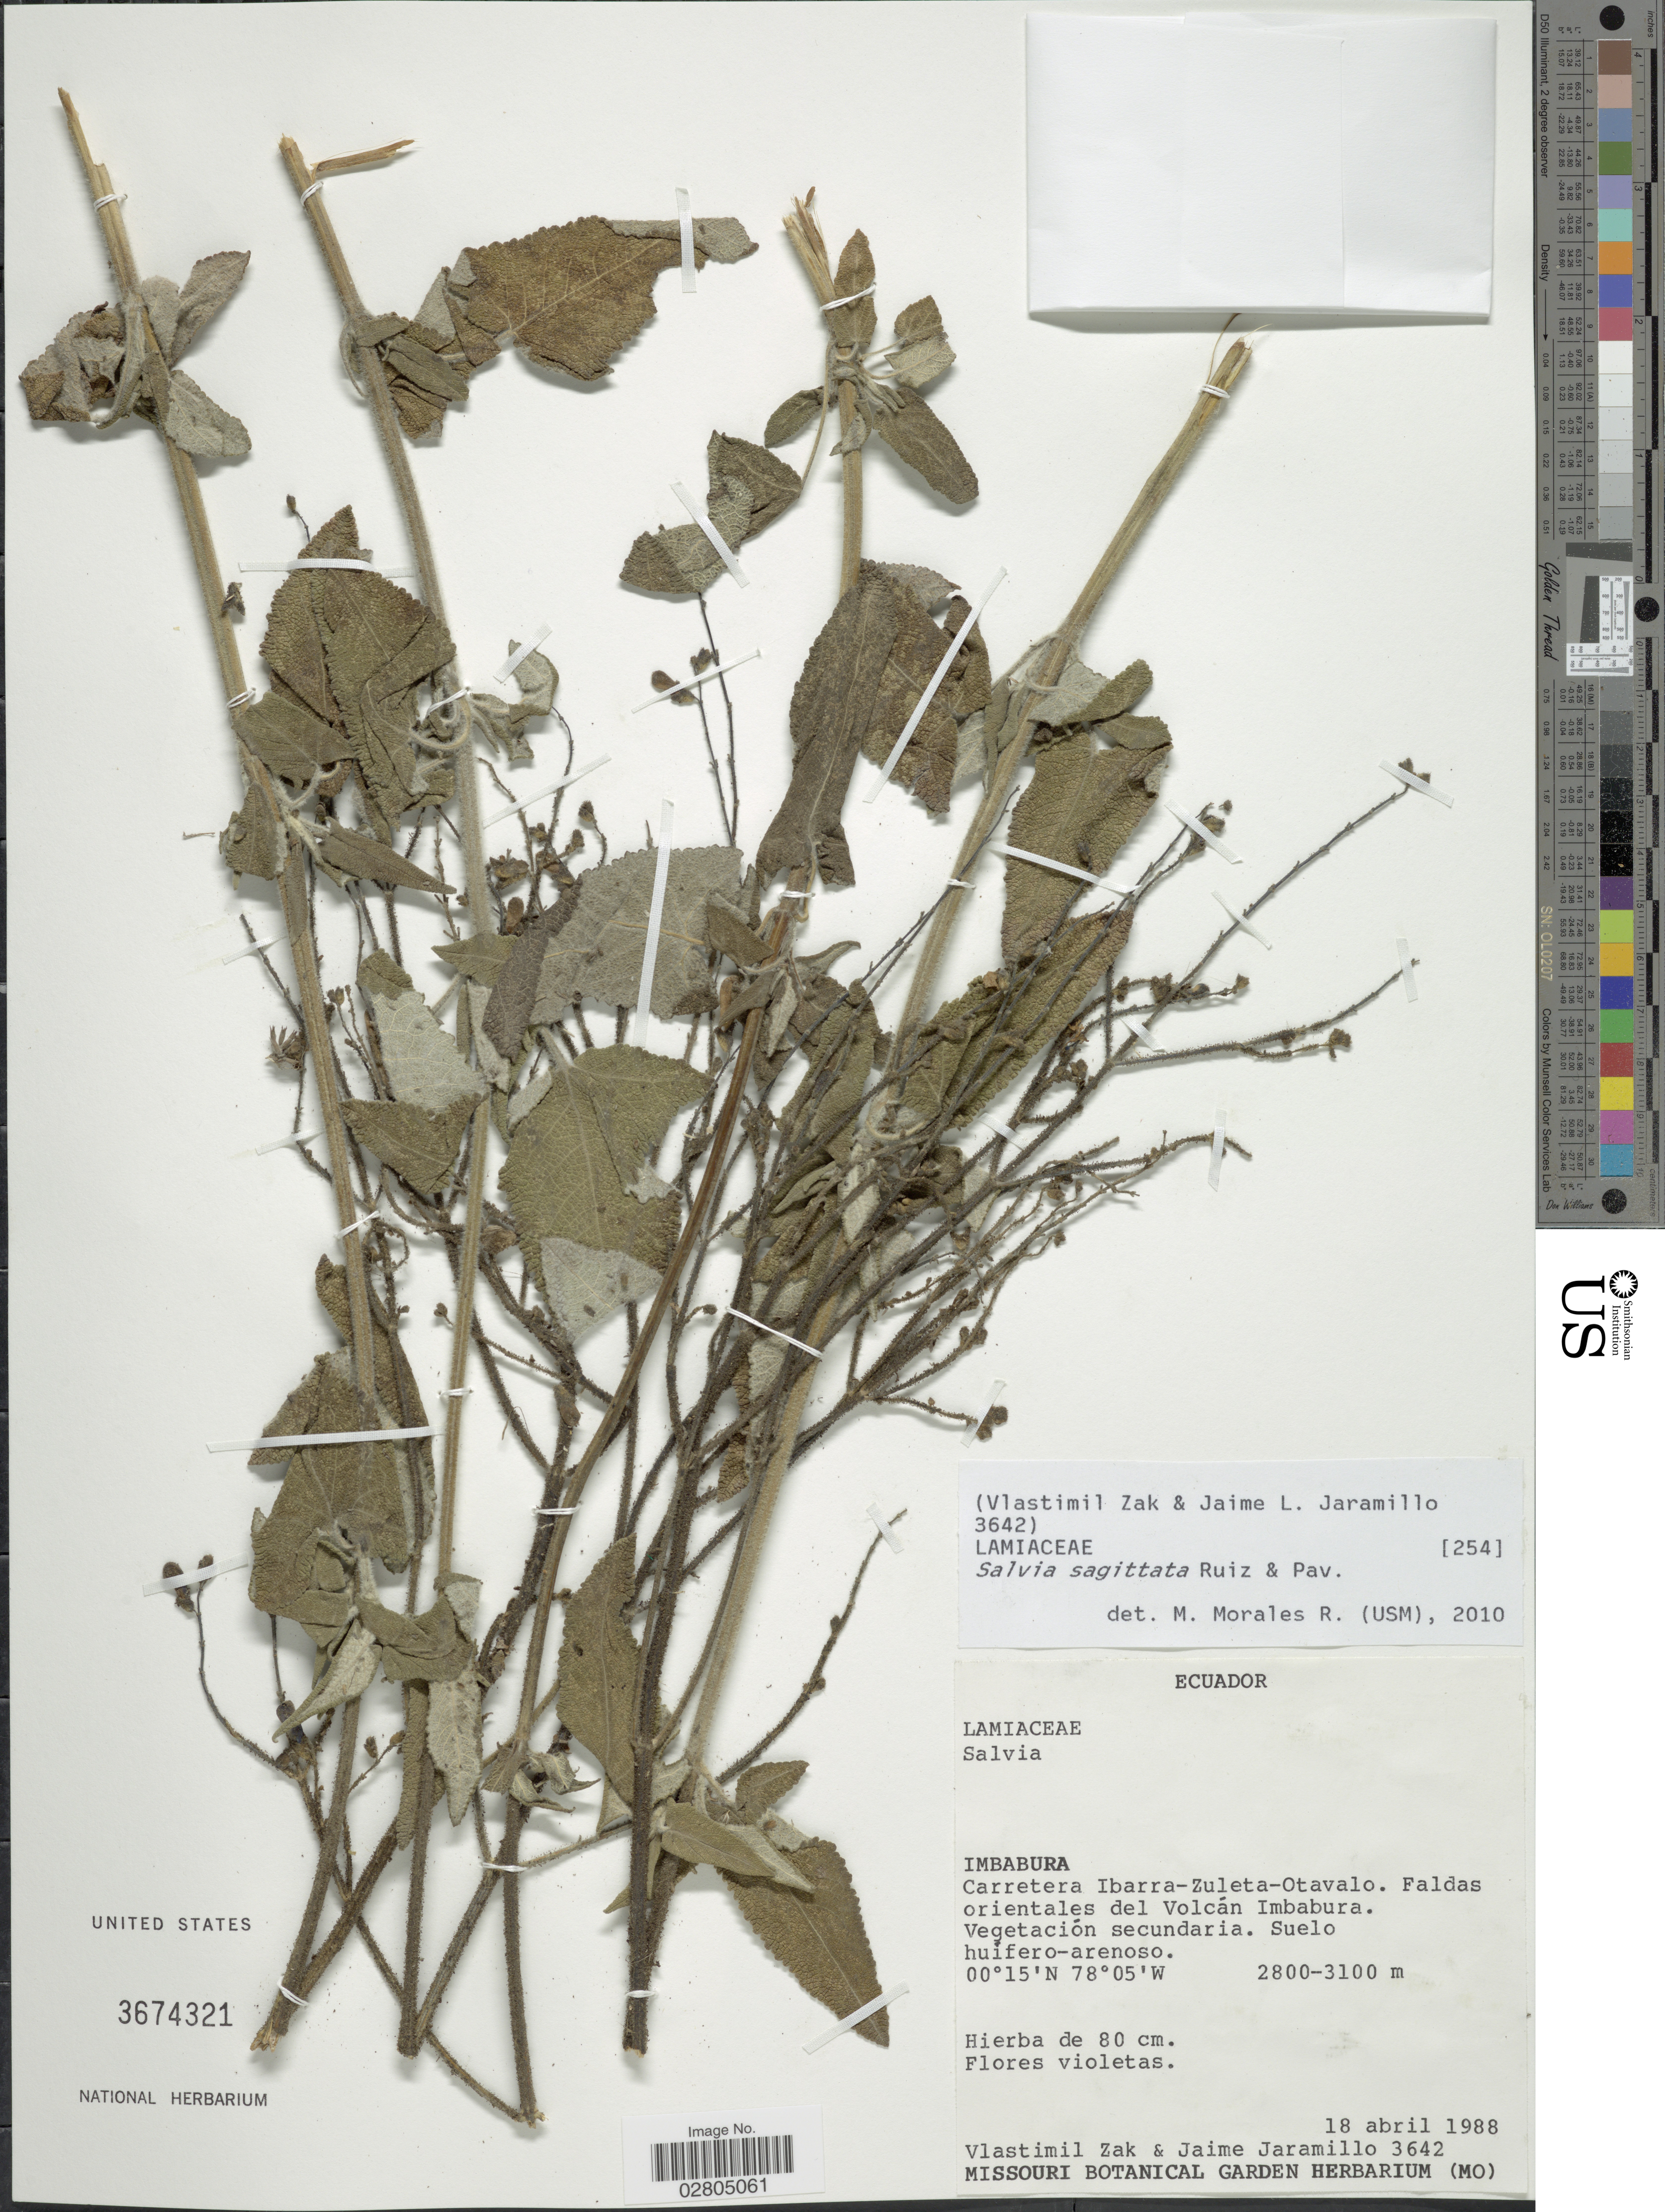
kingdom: Plantae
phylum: Tracheophyta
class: Magnoliopsida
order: Lamiales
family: Lamiaceae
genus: Salvia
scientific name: Salvia sagittata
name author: Ruiz & Pav.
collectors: V. Zak & J. Jaramillo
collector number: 3642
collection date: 1988-04-18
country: Ecuador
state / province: Imbabura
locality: Carretera Ibarra-Zuleta-Otavalo, Faldas orientales del Volcán Imbabura.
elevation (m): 2800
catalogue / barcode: US 3674321